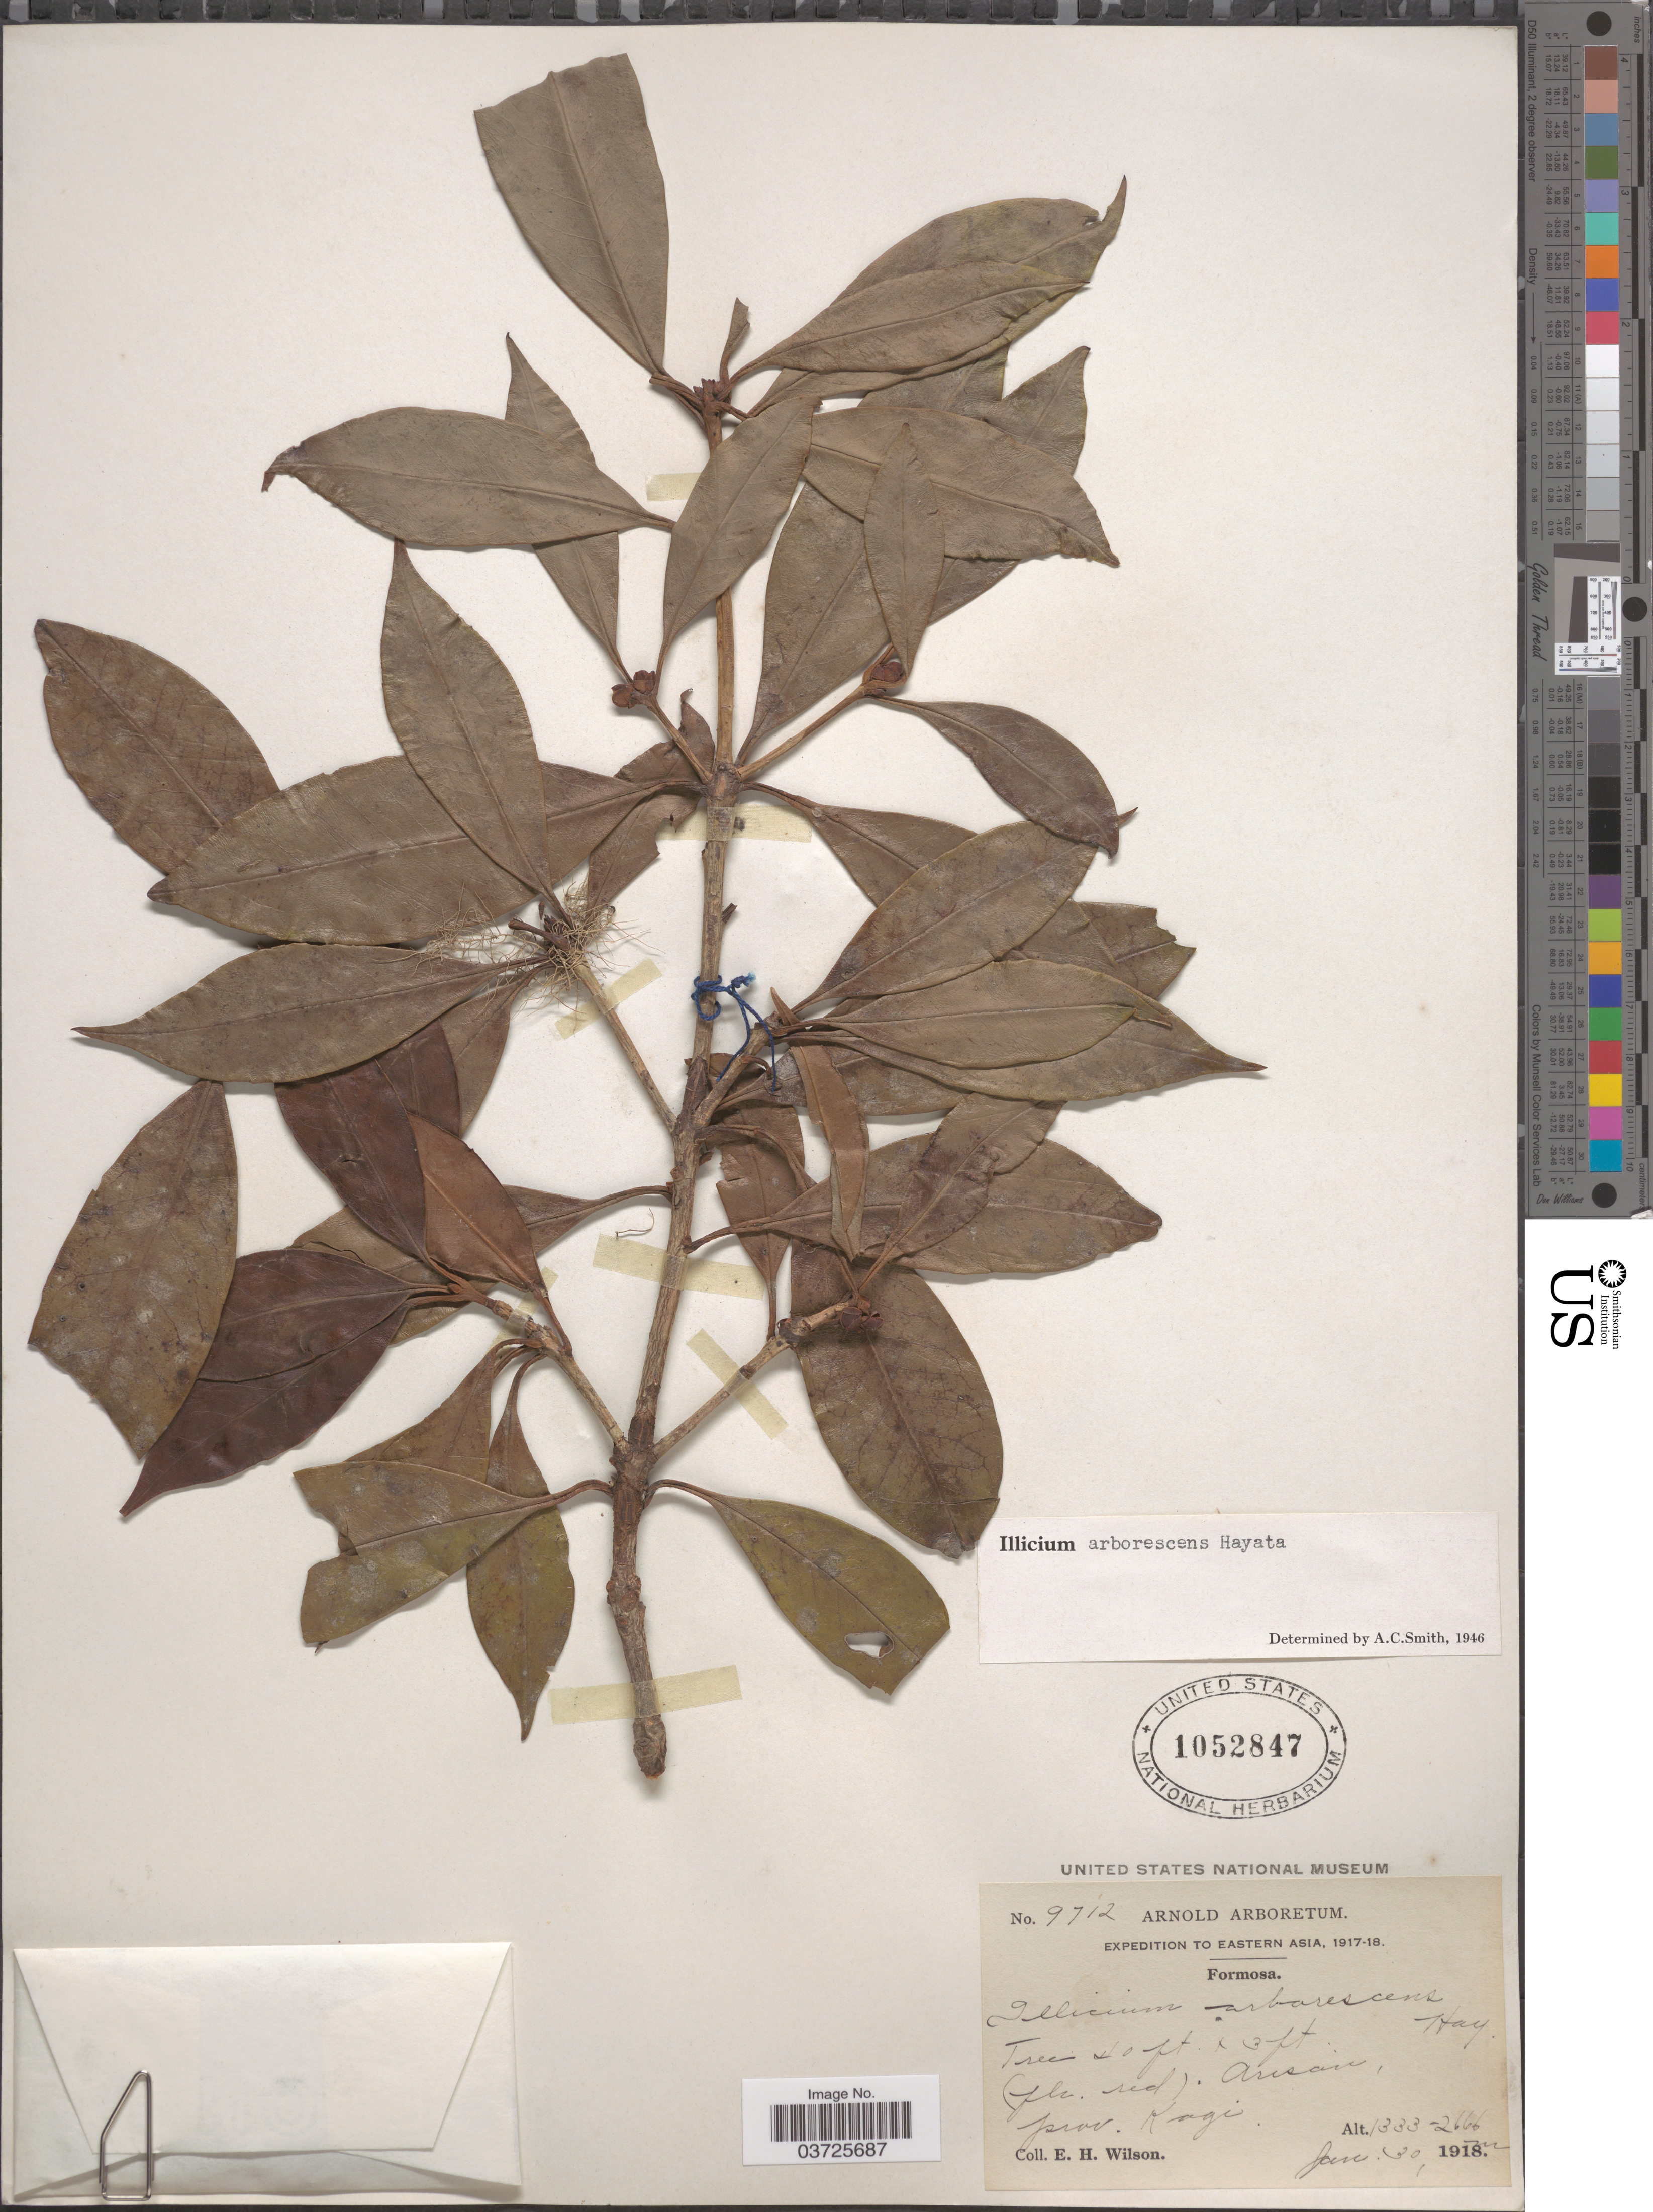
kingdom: Plantae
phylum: Tracheophyta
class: Magnoliopsida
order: Austrobaileyales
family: Schisandraceae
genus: Illicium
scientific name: Illicium arborescens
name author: Hayata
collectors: E. Wilson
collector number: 9712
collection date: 1918-01-30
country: Taiwan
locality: Eastern Asia. Formosa. Arisan, prov. Kagi.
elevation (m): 1333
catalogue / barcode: US 1052847